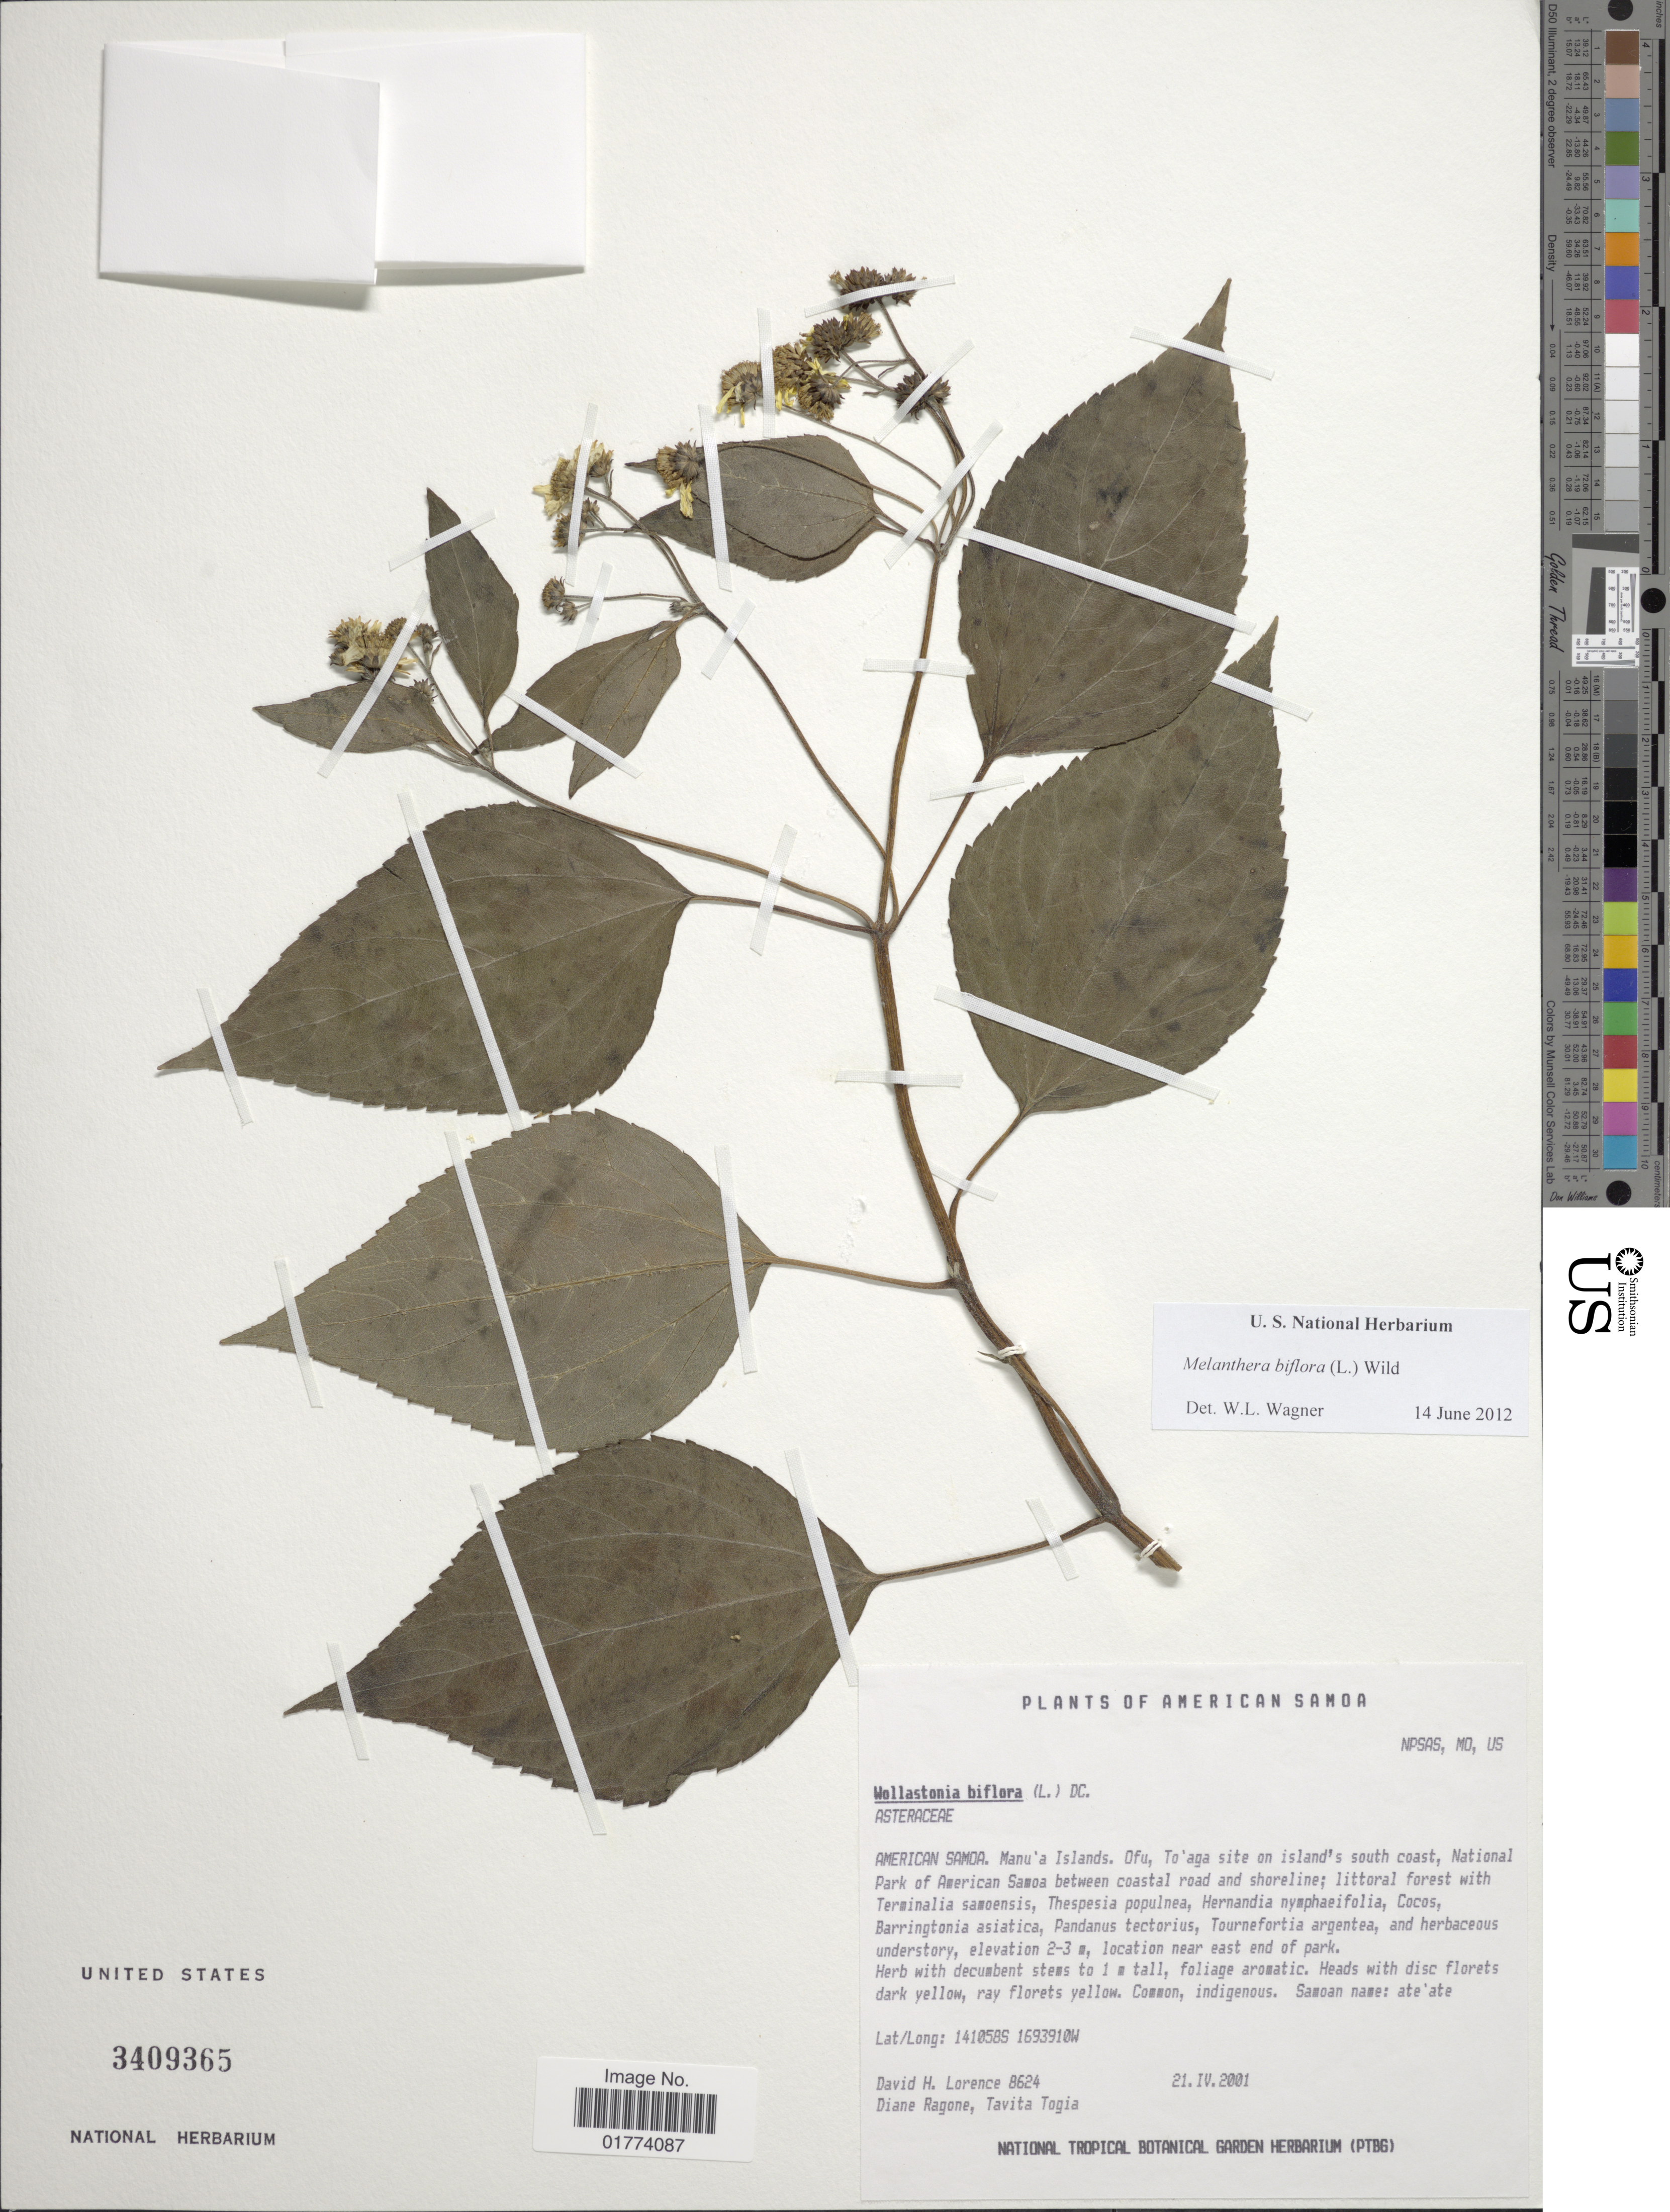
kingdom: Plantae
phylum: Tracheophyta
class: Magnoliopsida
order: Asterales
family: Asteraceae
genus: Wollastonia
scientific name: Wollastonia biflora var. biflora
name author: (L.) DC.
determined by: Wagner, W. L., (BOT), Smithsonian Institution - National Museum of Natural History (UNITED STATES)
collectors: D. Lorence, D. Ragone & T. Togia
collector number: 8624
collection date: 2001-04-21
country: American Samoa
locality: Manu'a Islands, Ofu, To'aga site on island's south coast, National Park of American Samoa between coastal road and shoreline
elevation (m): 2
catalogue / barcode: US 3409365